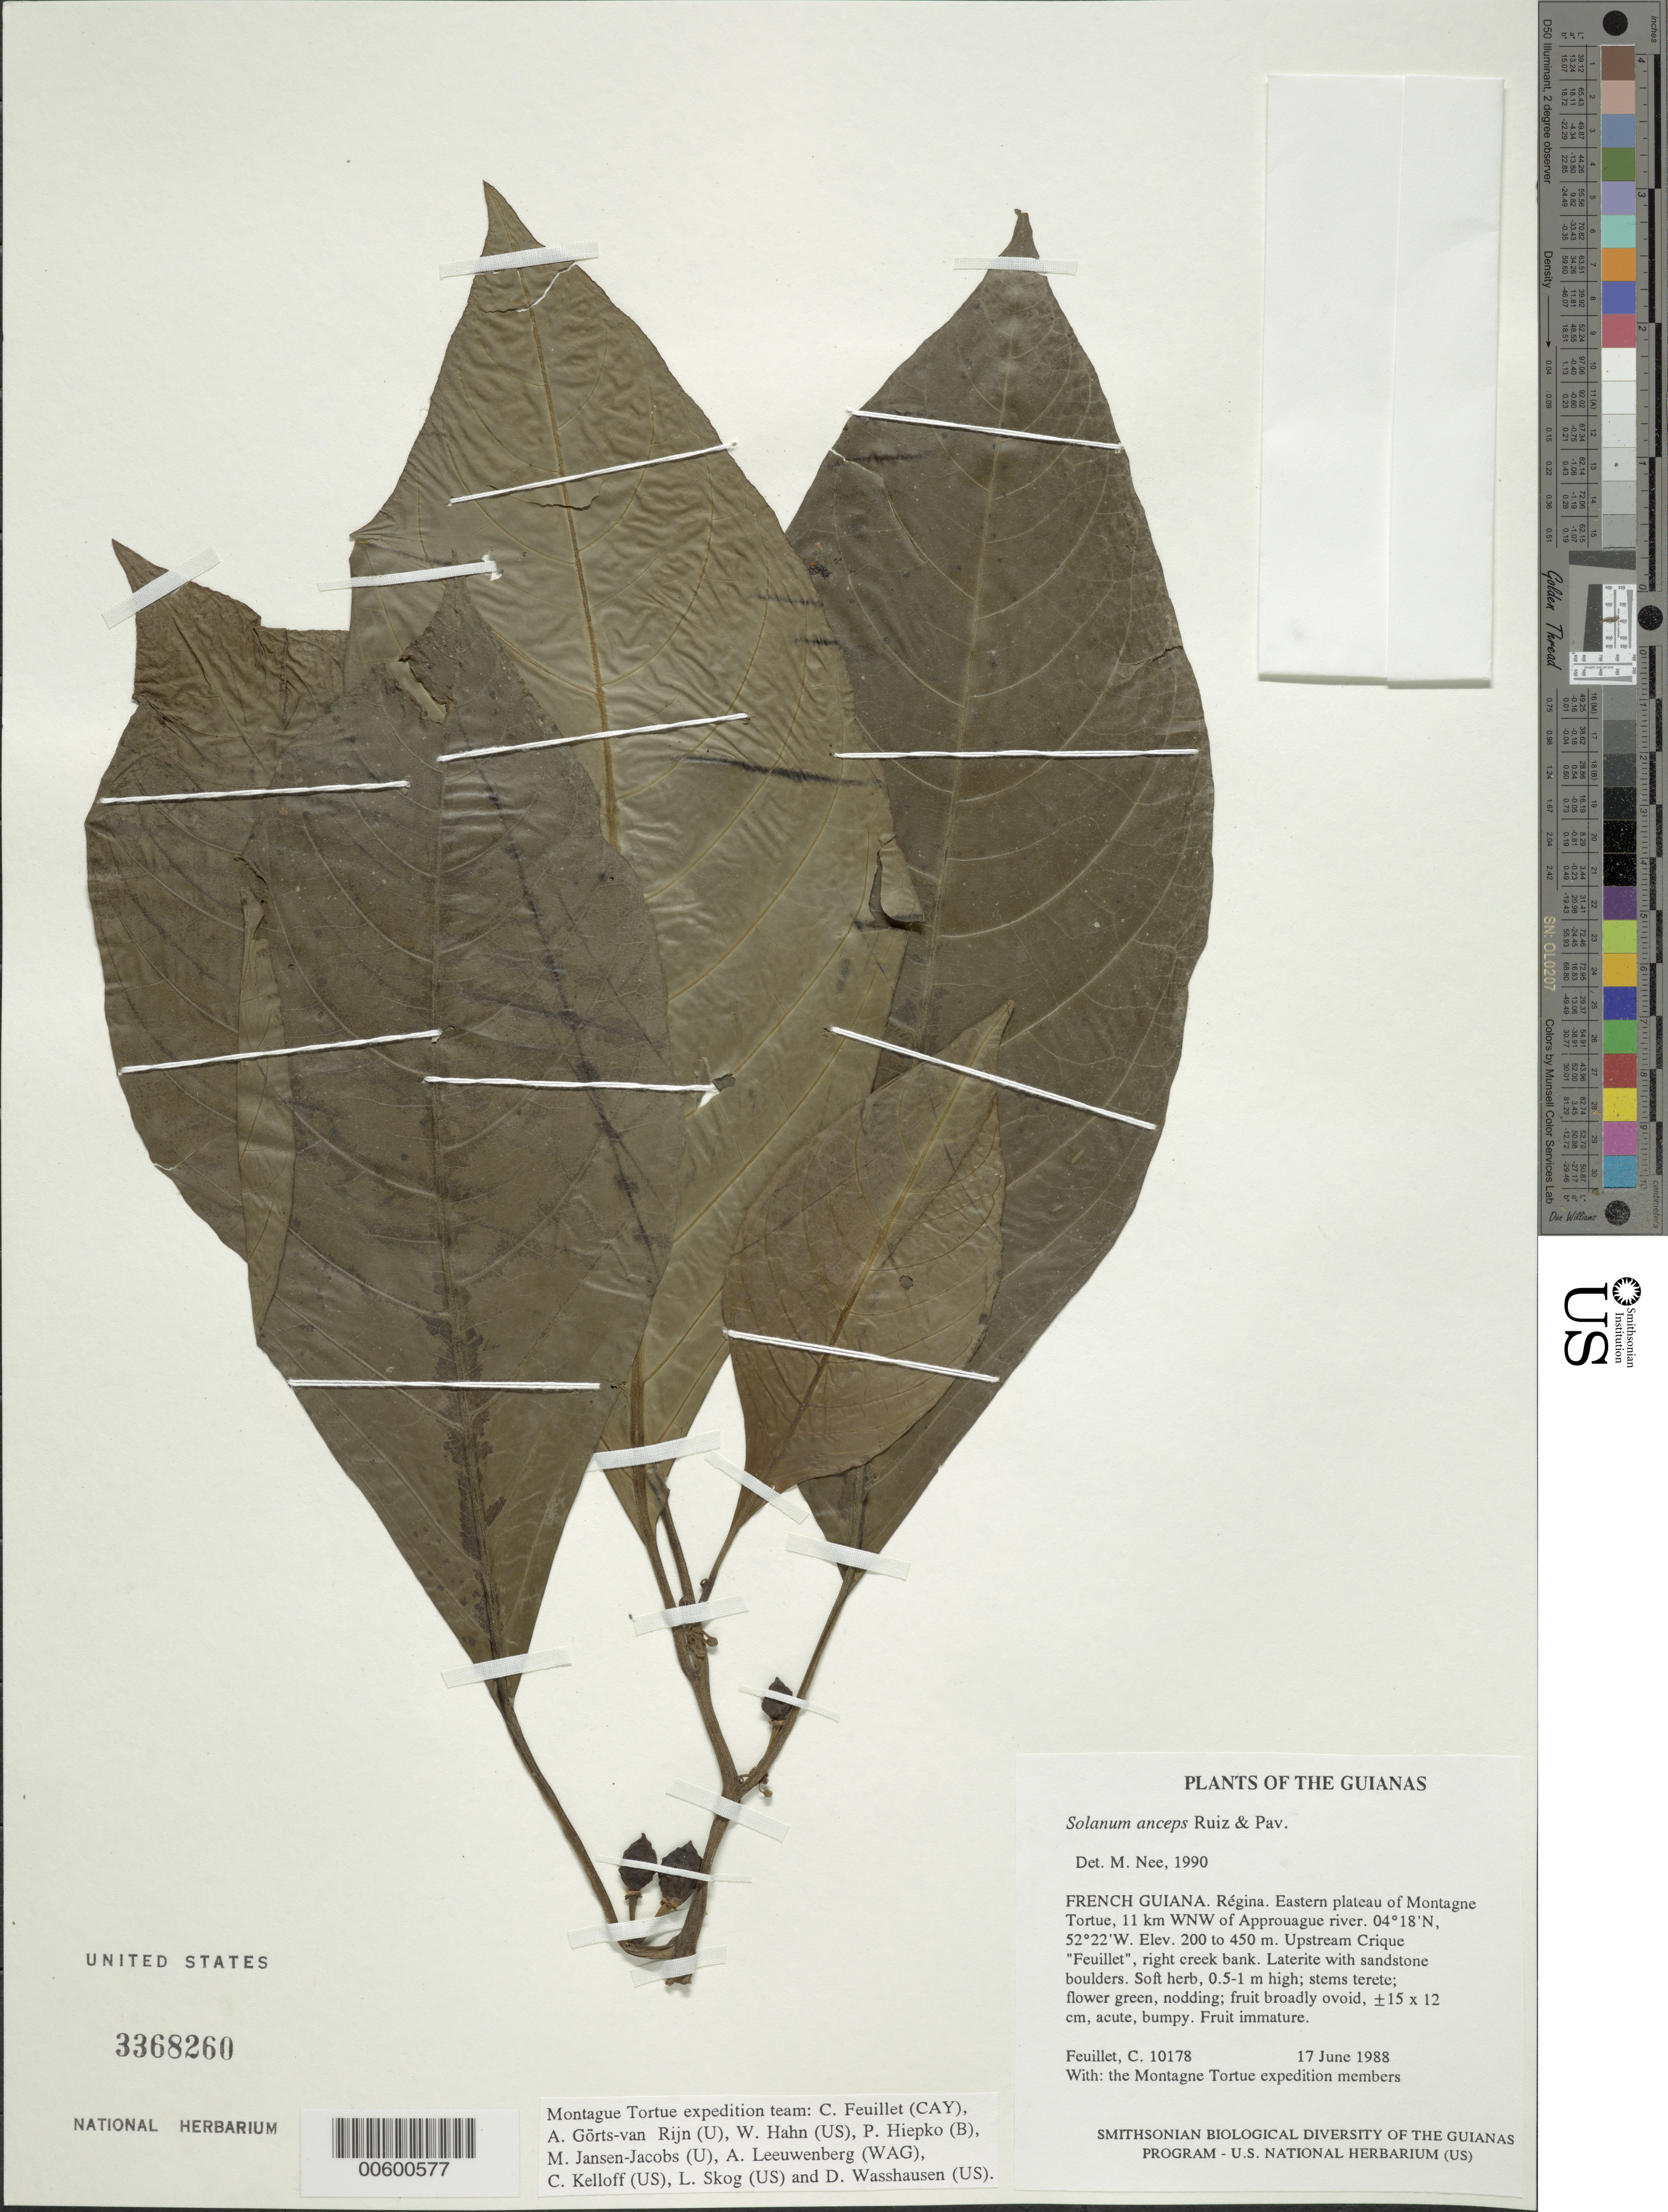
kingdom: Plantae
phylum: Tracheophyta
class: Magnoliopsida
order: Solanales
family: Solanaceae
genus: Solanum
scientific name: Solanum anceps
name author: Ruiz & Pav.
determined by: Nee, Michael H.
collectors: C. Feuillet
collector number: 10178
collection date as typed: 6 Jun 1988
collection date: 1988-06-06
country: French Guiana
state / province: Cayenne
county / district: Regina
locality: Eastern plateau of Montagne Tortue, 11 km WNW of Approuague river. Upstream Crique "Feuillet", right creek bank.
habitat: Laterite with sandstone boulders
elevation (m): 200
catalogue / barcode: US 3368260